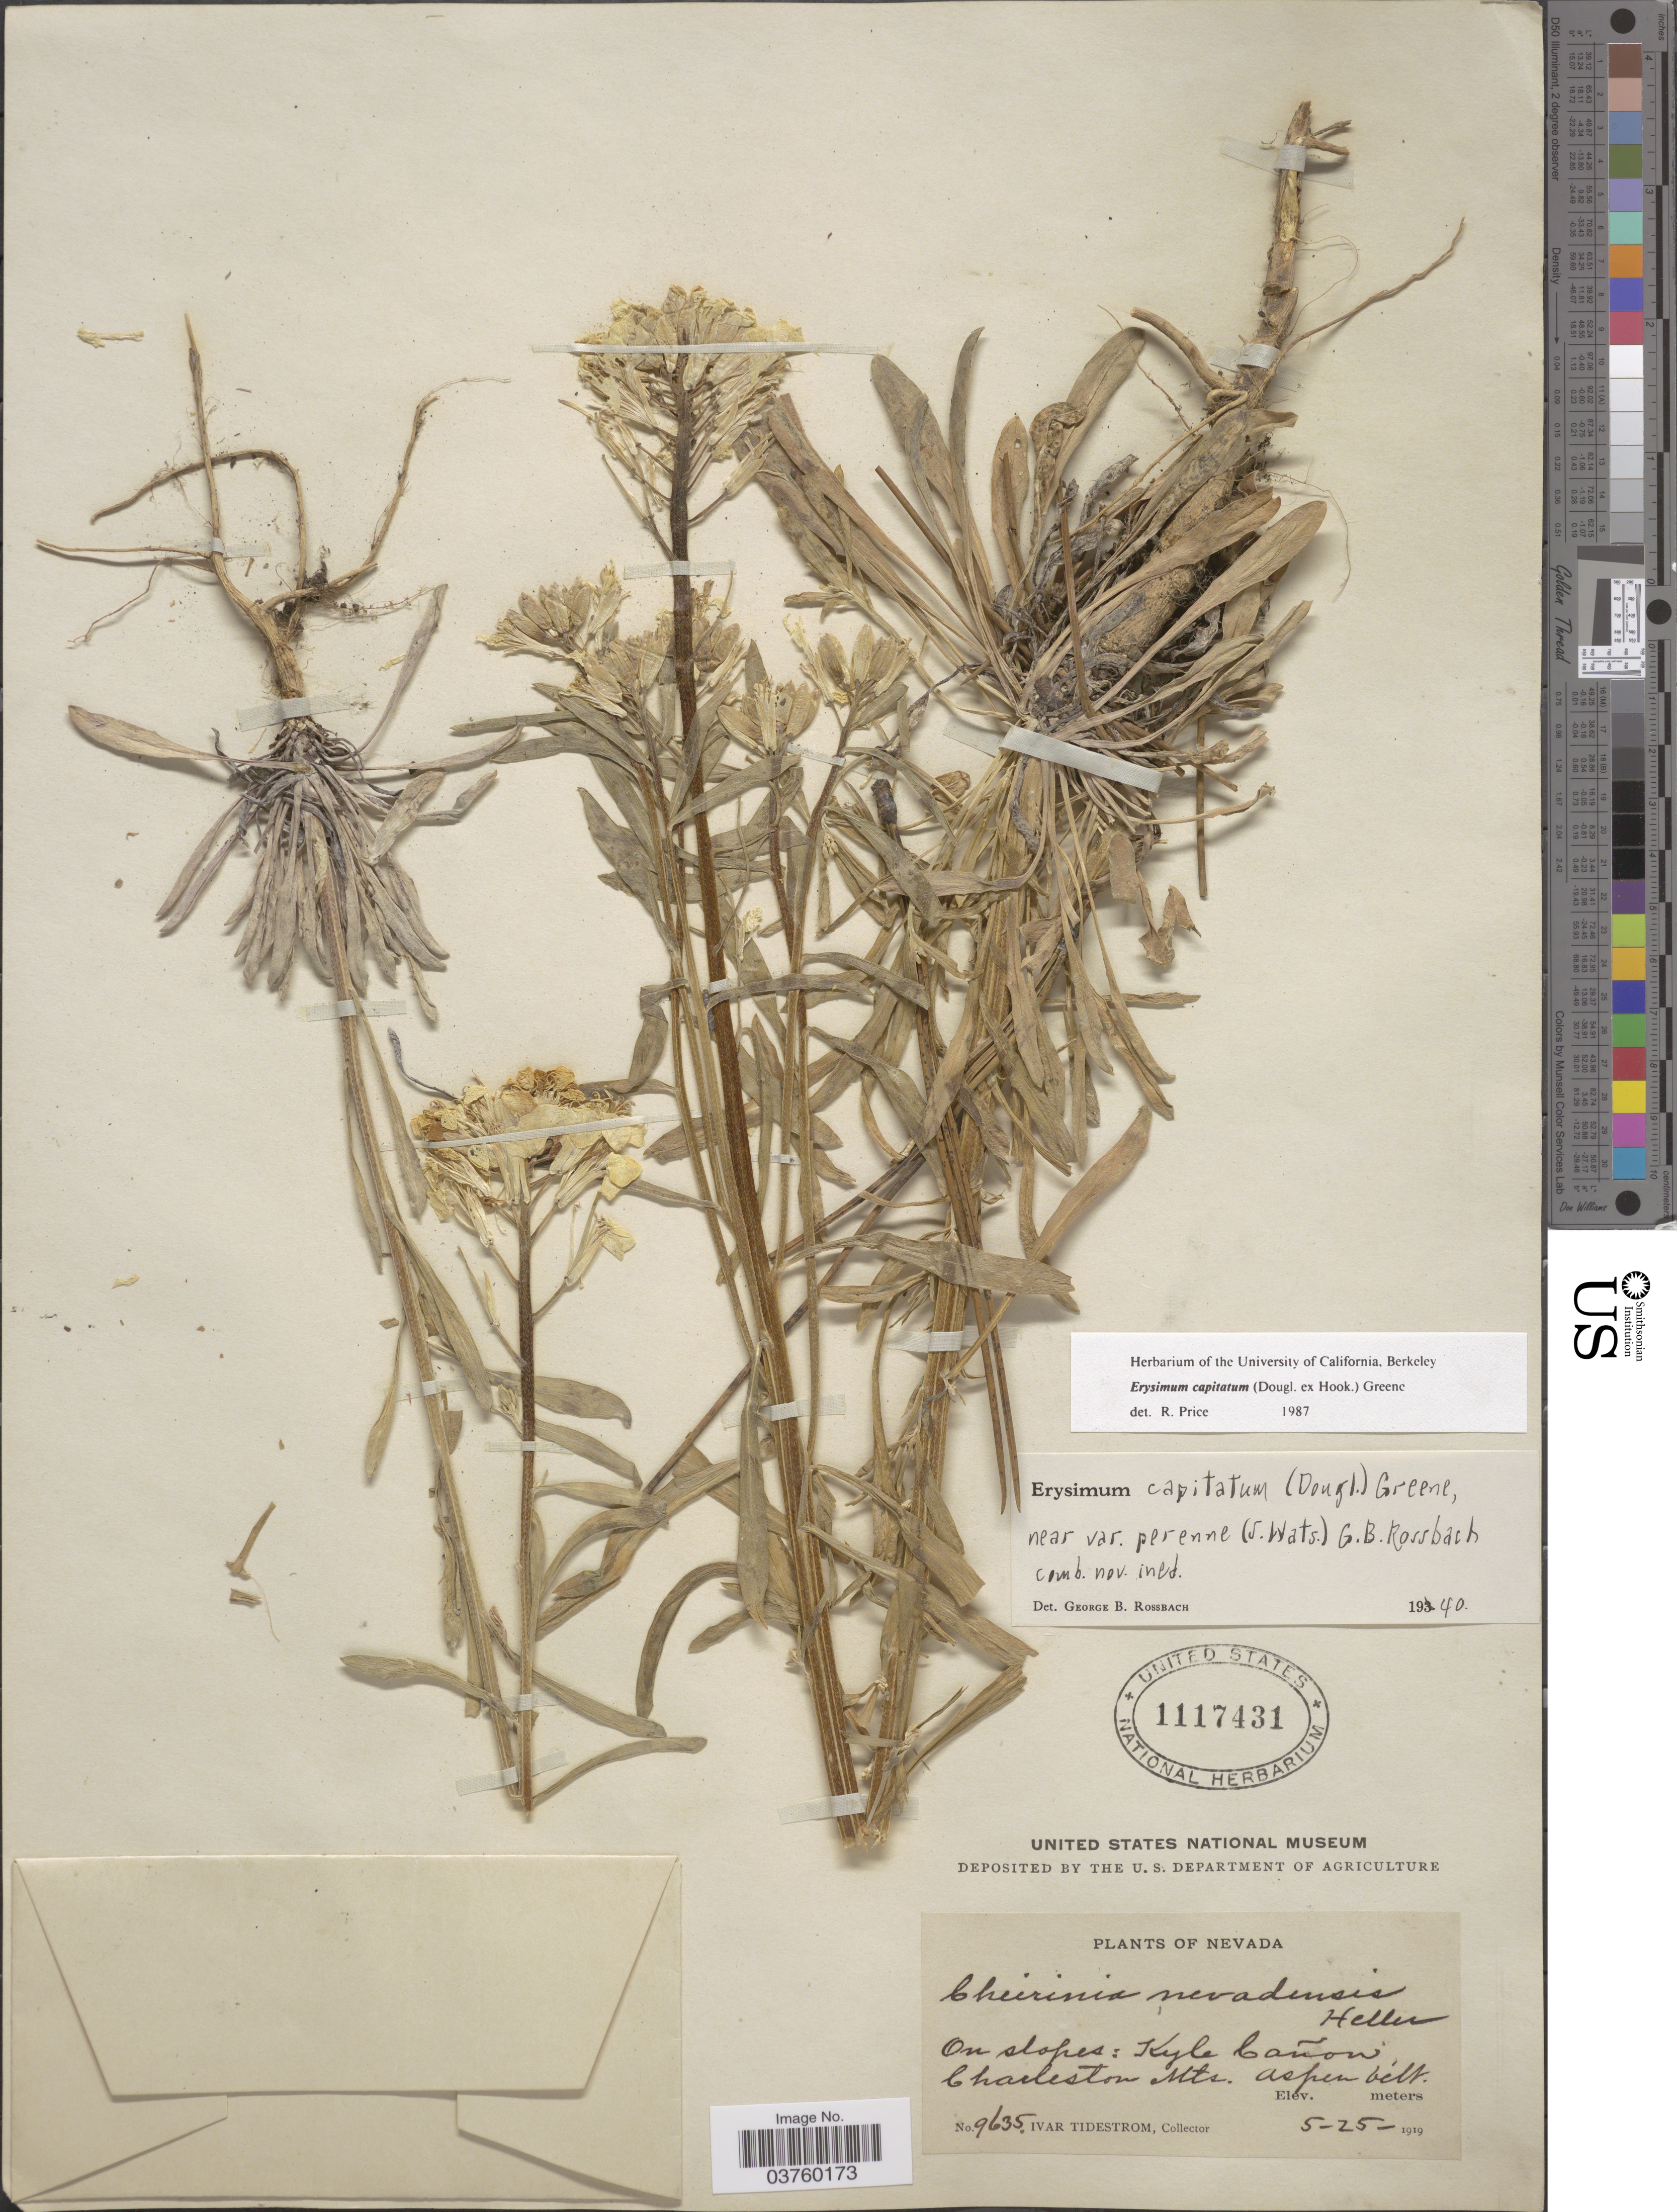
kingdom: Plantae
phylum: Tracheophyta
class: Magnoliopsida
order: Brassicales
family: Brassicaceae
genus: Erysimum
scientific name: Erysimum capitatum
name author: (Douglas ex Hook.) Greene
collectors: I. F. Tidestrom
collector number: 9635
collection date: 1919-05-25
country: United States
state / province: Nevada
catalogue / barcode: US 1117431